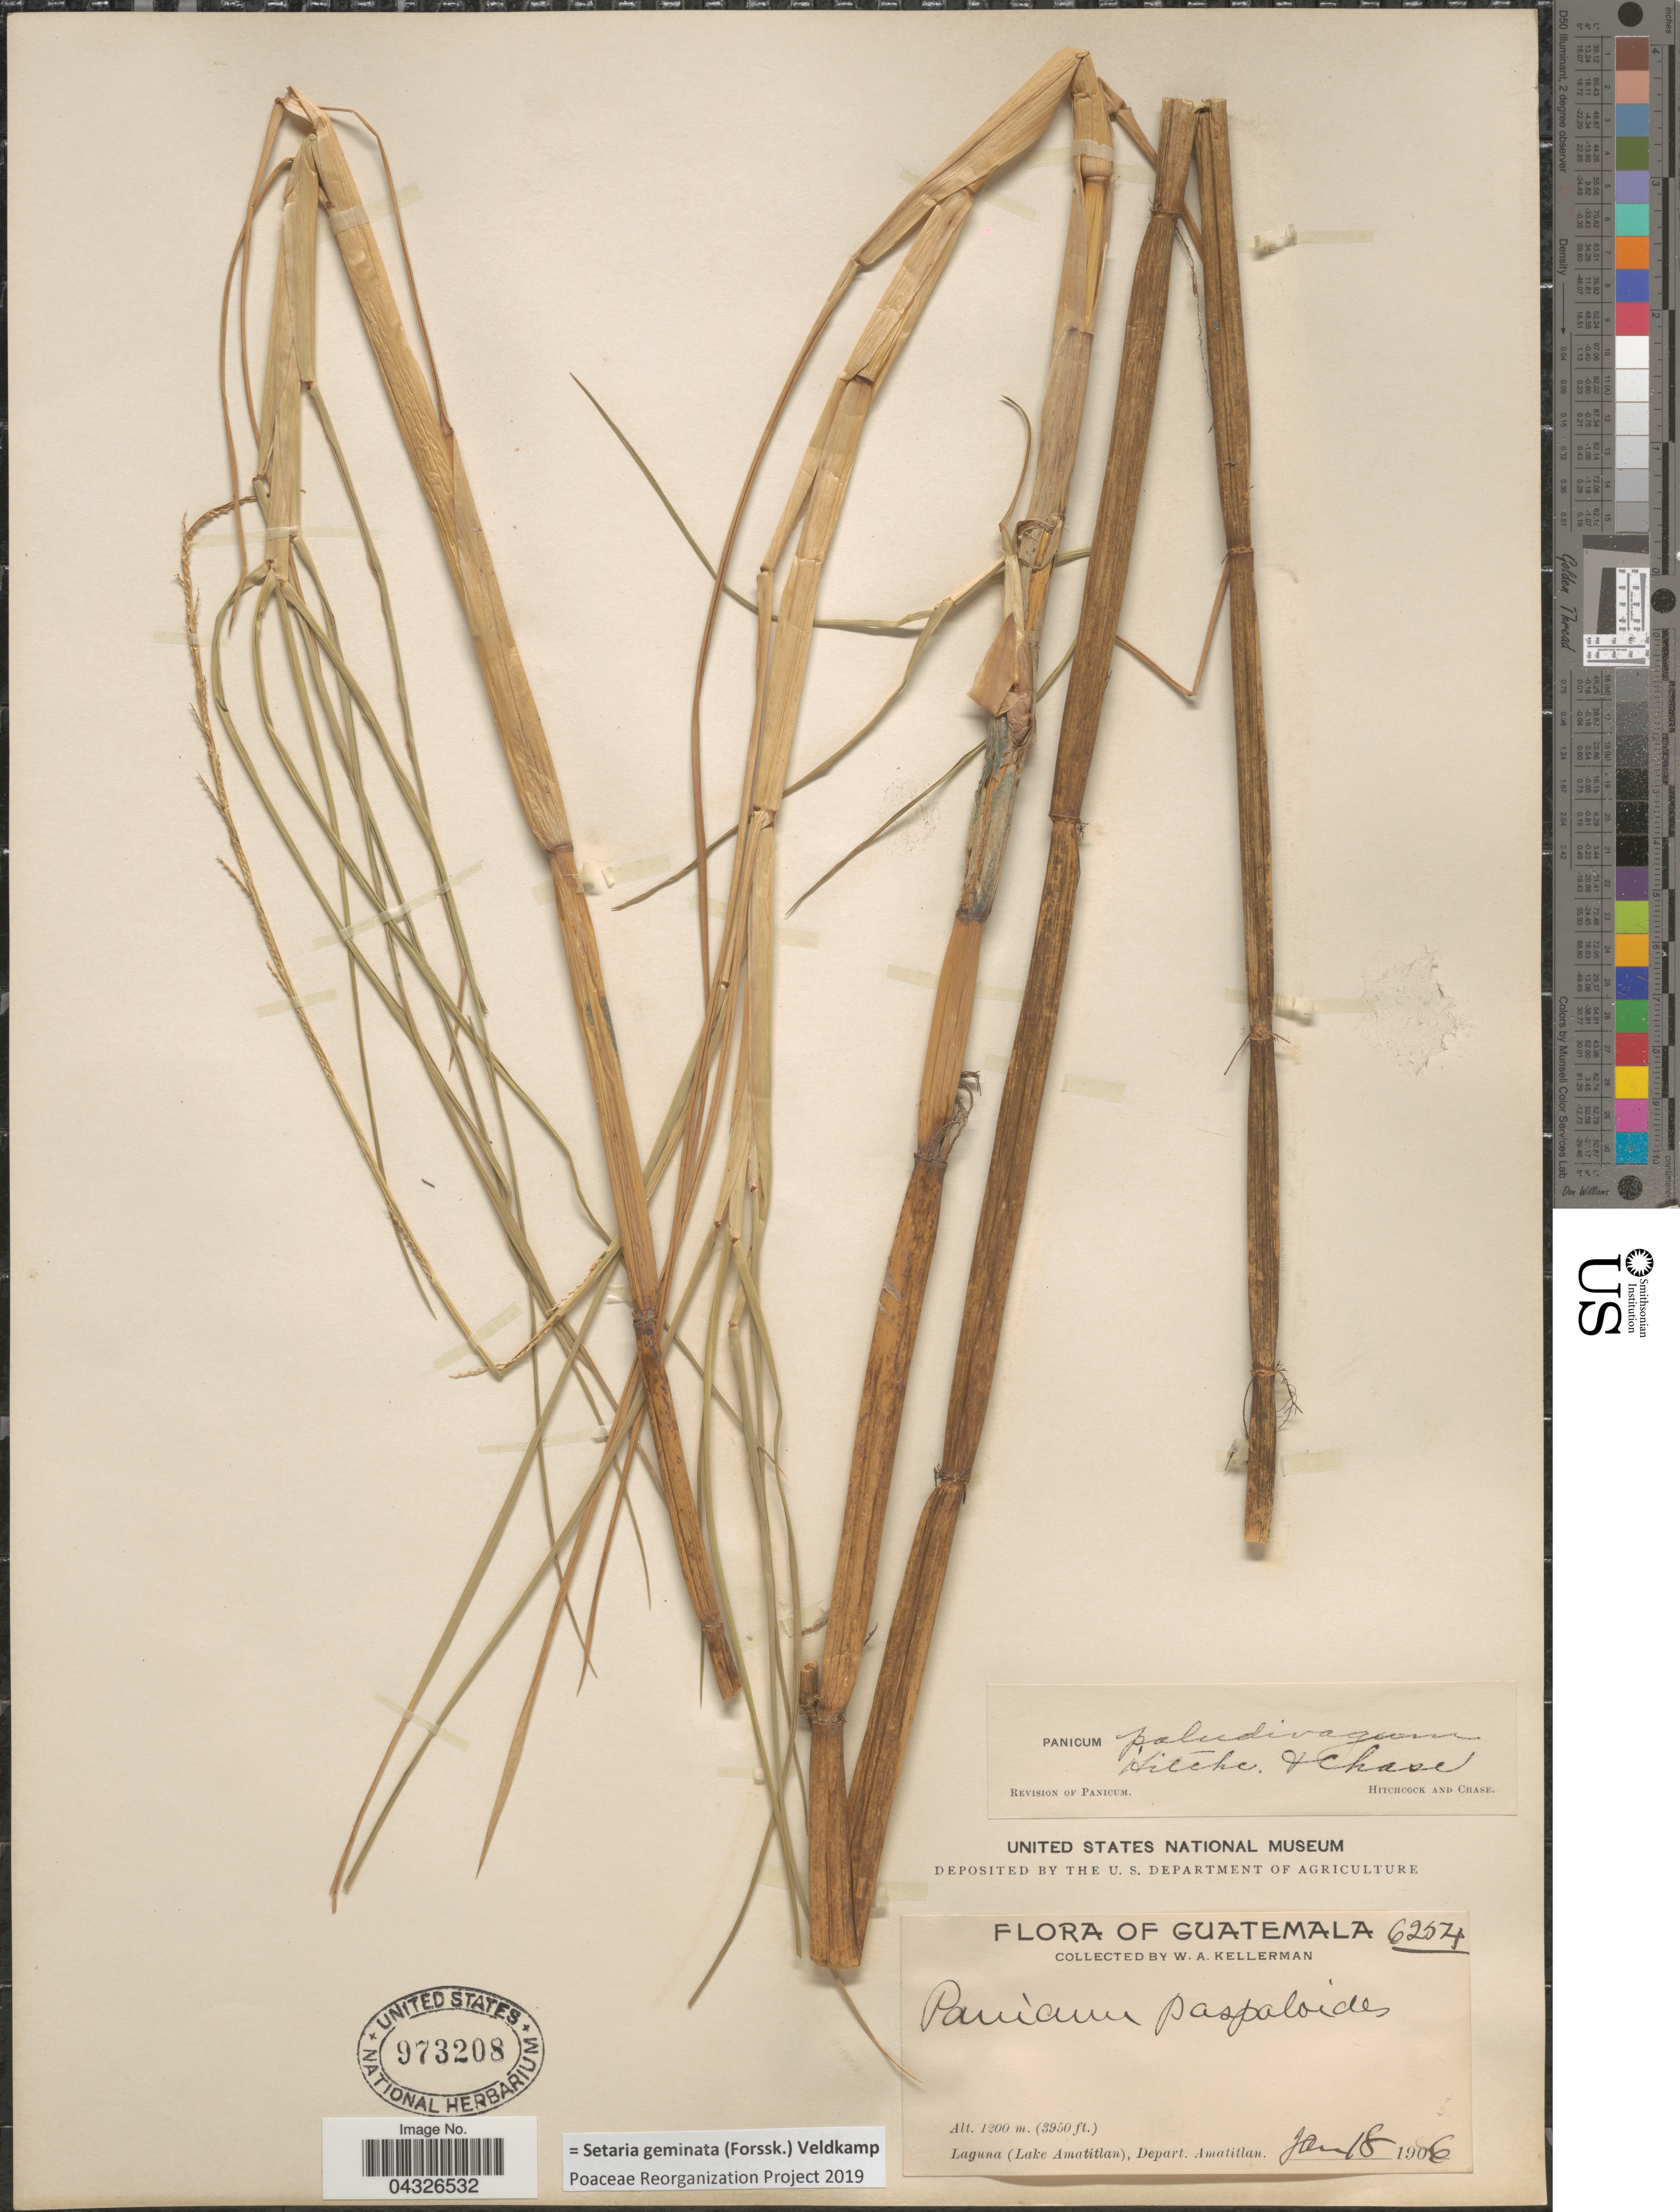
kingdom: Plantae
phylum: Tracheophyta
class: Liliopsida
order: Poales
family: Poaceae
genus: Setaria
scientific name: Setaria geminata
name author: (Forssk.) Veldkamp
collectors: W. Kellerman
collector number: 6254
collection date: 1906-01-18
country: Guatemala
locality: Laguna (Lake Amatitlan), Depart. Amatitlan.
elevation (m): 1204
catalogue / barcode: US 973208